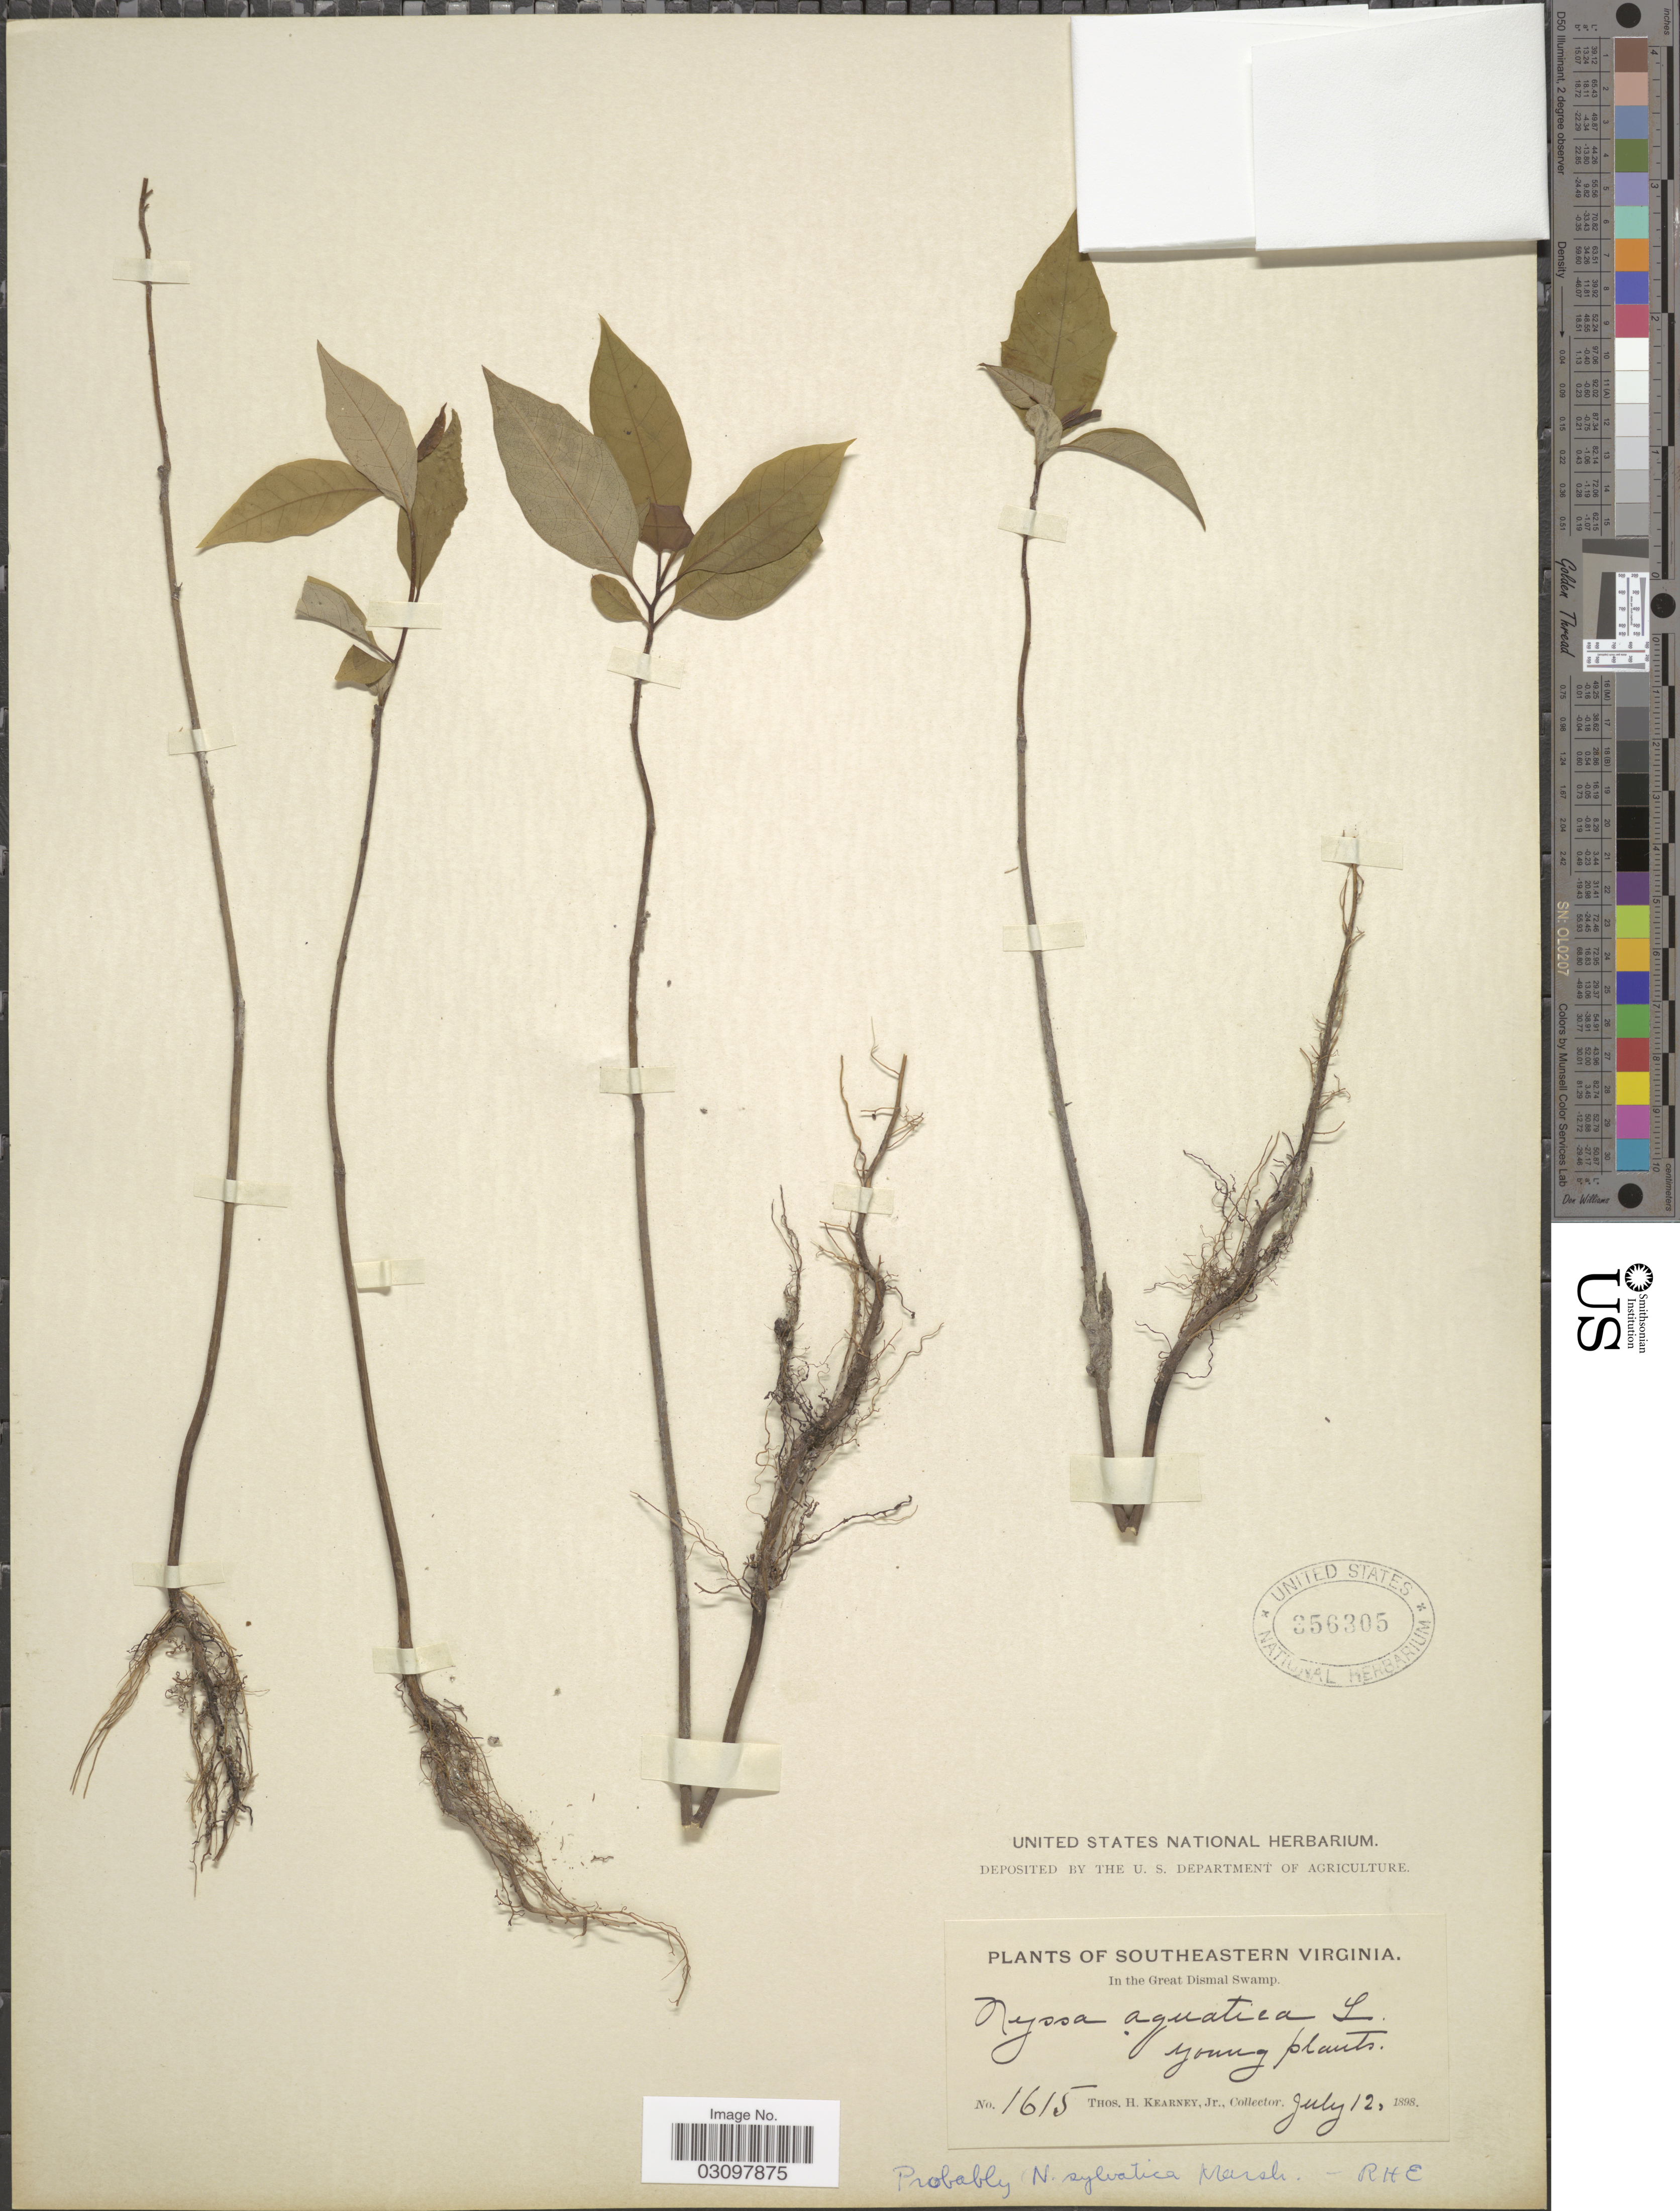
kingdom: Plantae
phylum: Tracheophyta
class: Magnoliopsida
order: Cornales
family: Nyssaceae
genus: Nyssa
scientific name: Nyssa biflora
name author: Walter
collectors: T. H. Kearney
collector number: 1615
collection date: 1898-07-12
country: United States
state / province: Virginia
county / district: City of Chesapeake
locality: Southeastern Virginia. In the Great Dismal Swamp.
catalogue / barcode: US 356305